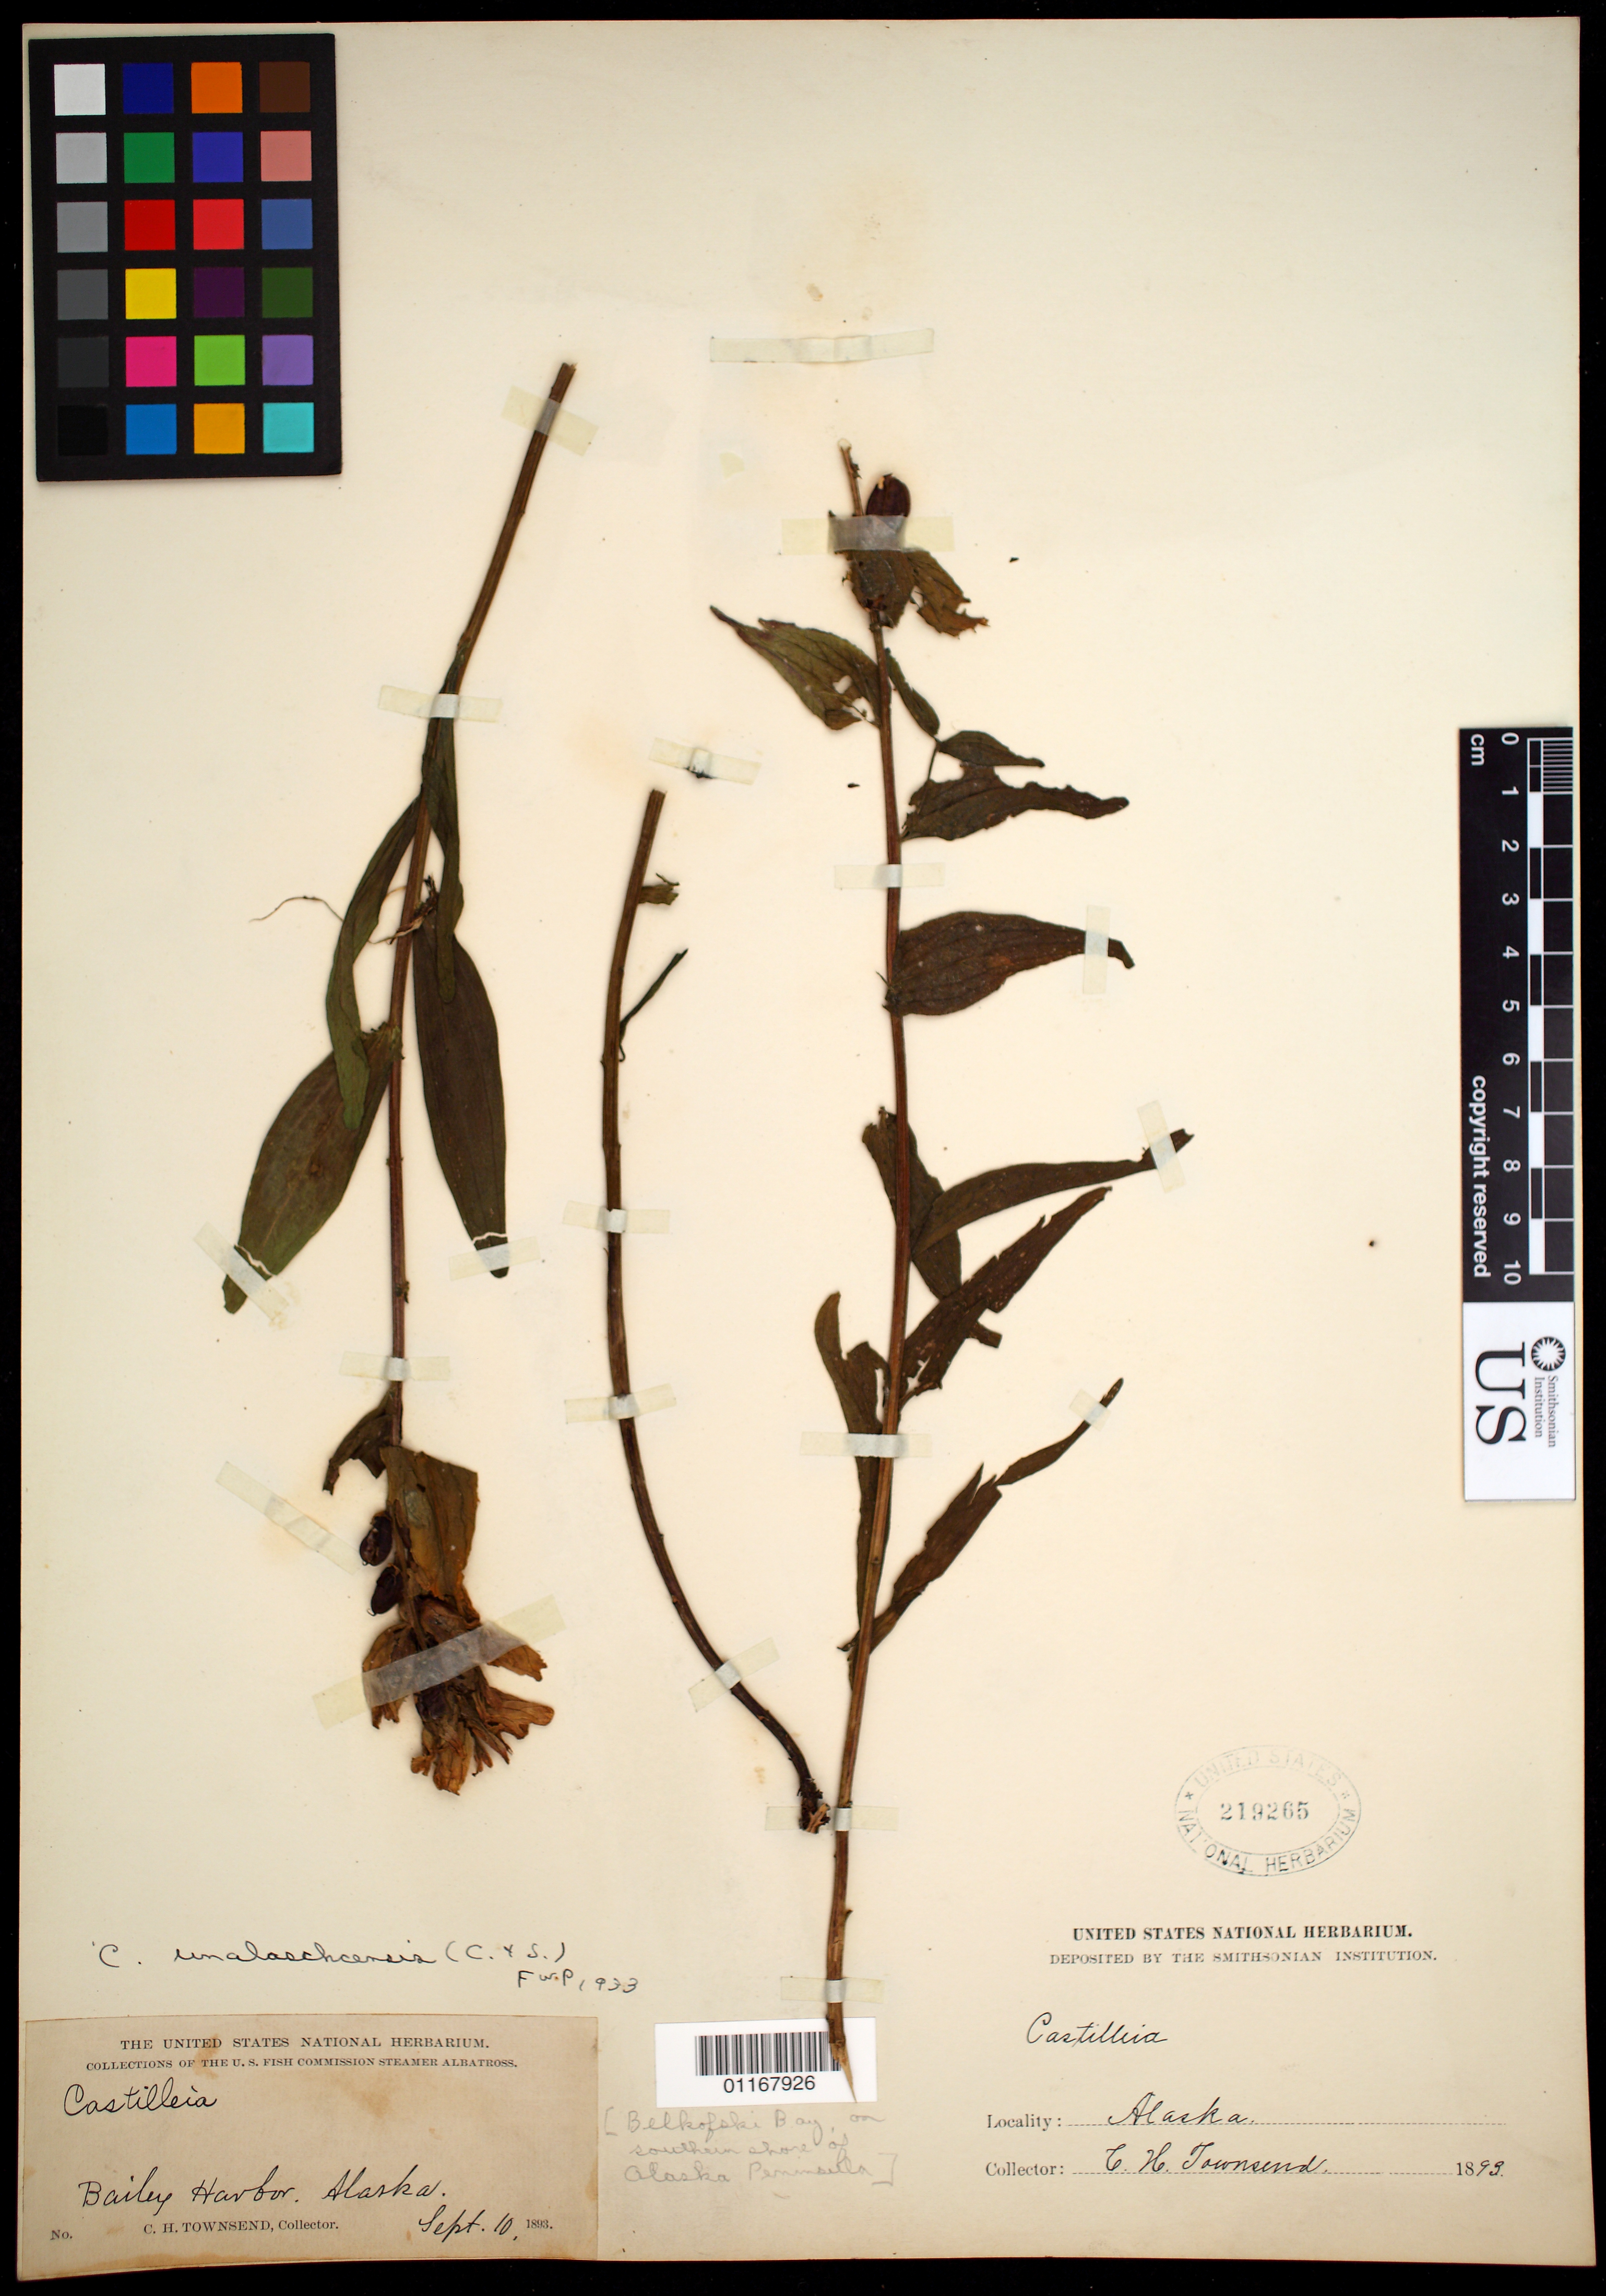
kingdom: Plantae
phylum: Tracheophyta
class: Magnoliopsida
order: Lamiales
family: Orobanchaceae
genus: Castilleja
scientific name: Castilleja unalaschcensis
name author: (Cham. & Schltdl.) Malte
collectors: C. H. Townsend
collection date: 1893-09-10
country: United States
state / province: Alaska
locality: Baily Harbor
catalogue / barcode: US 219265